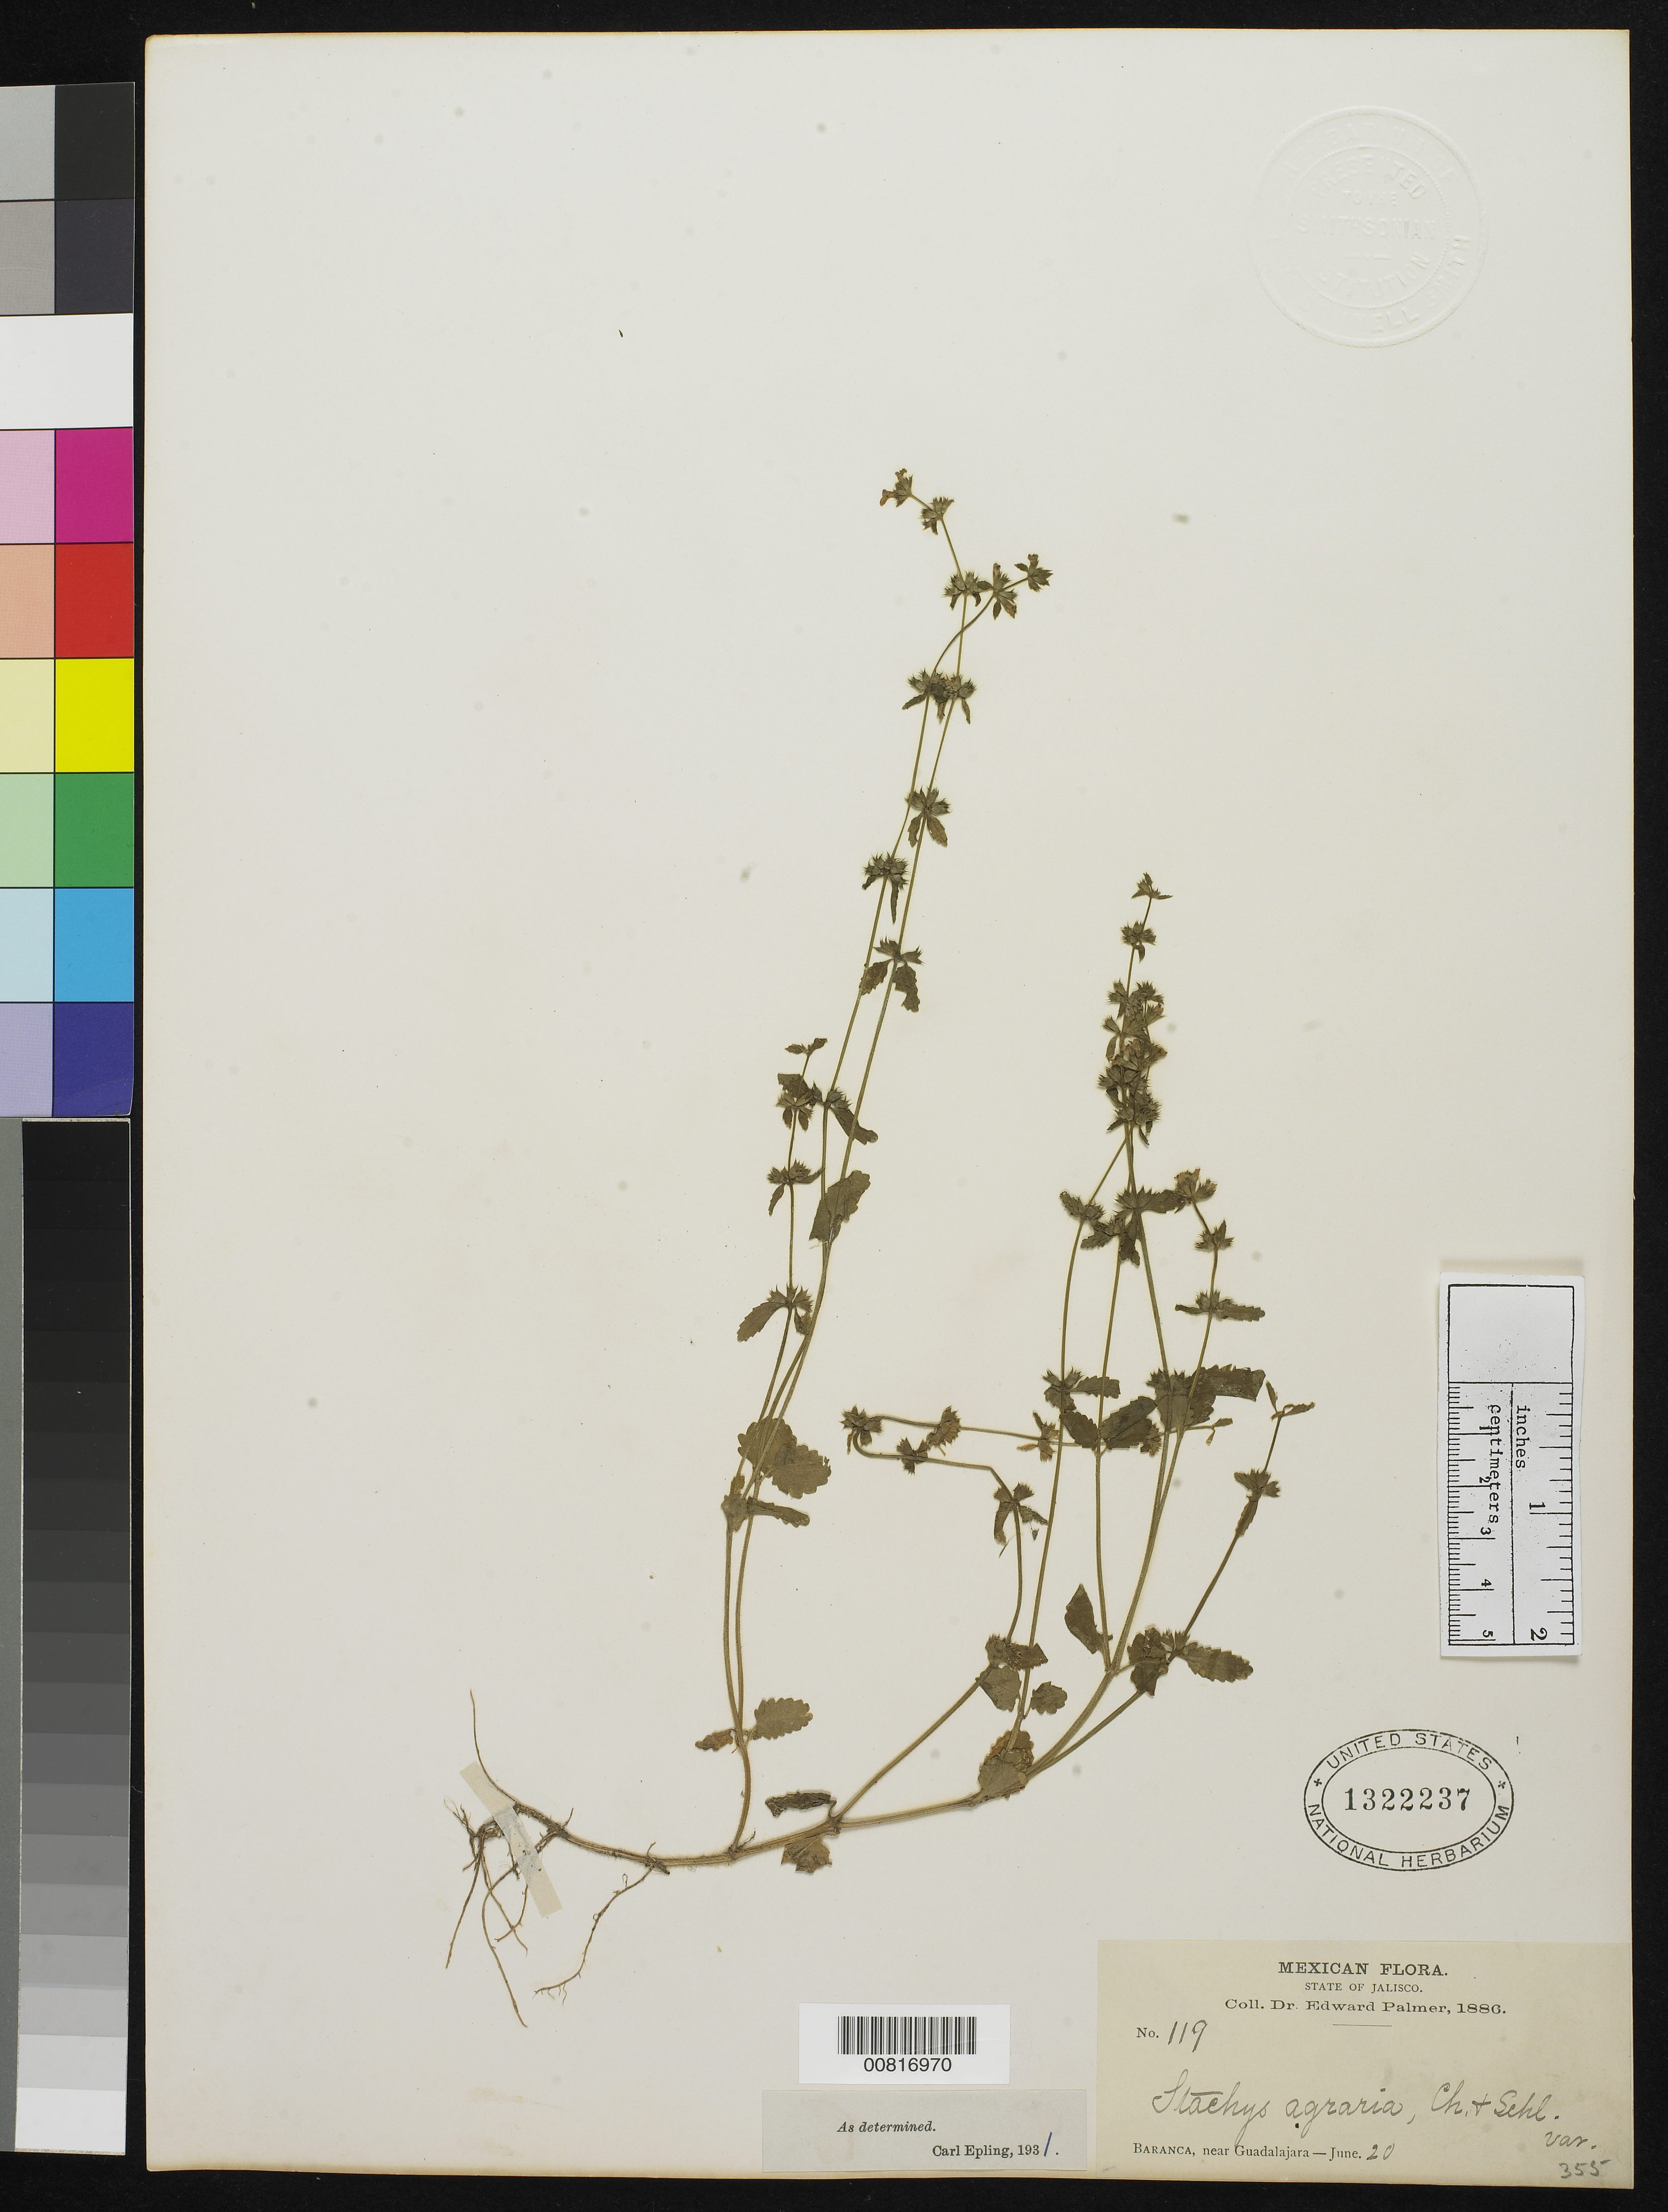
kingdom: Plantae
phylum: Tracheophyta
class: Magnoliopsida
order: Lamiales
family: Lamiaceae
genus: Stachys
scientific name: Stachys agraria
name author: Schltdl. & Cham.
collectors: E. Palmer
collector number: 119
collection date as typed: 20 Jun 1886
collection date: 1886-06-20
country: Mexico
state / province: Jalisco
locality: Barranca, near Guadalajara, Jalisco.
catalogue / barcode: US 1322237